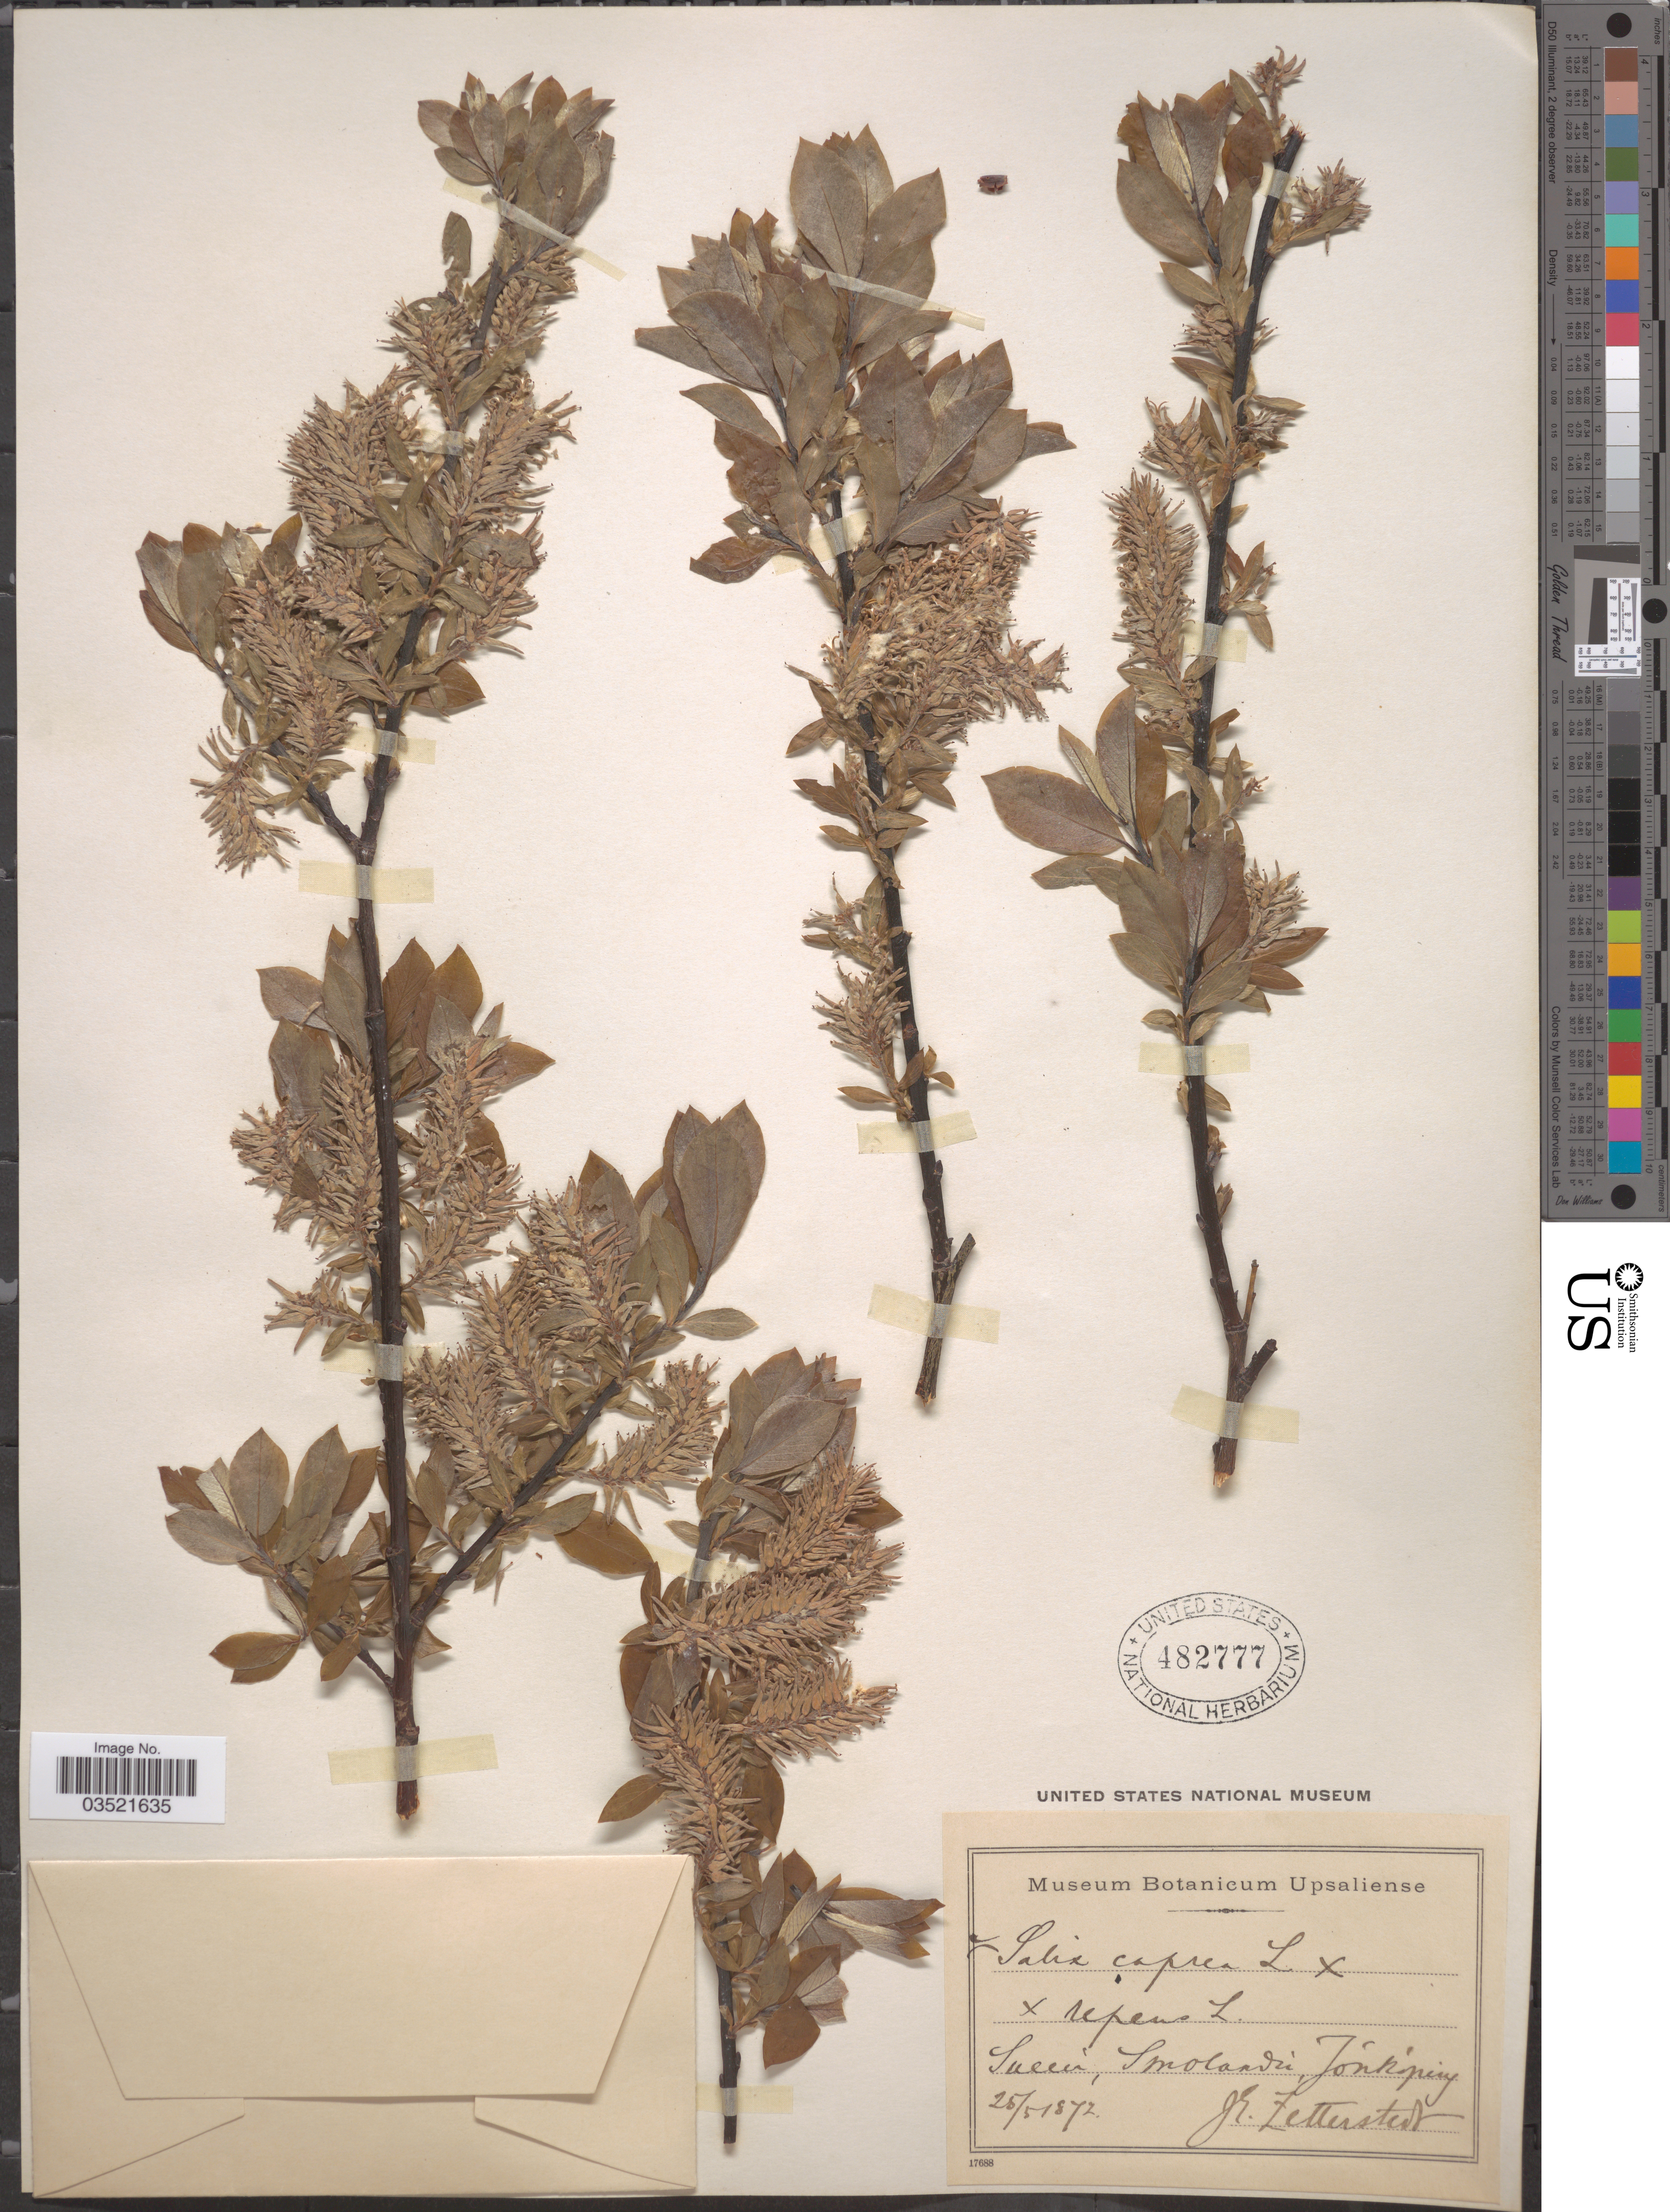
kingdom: Plantae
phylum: Tracheophyta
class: Magnoliopsida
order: Malpighiales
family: Salicaceae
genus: Salix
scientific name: Salix caprea x S. repens L.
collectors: J.E. Zetterstedt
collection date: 1872-05-25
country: Sweden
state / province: Jönköping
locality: Suecia, Smolandia, Jónkoping.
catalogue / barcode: US 482777